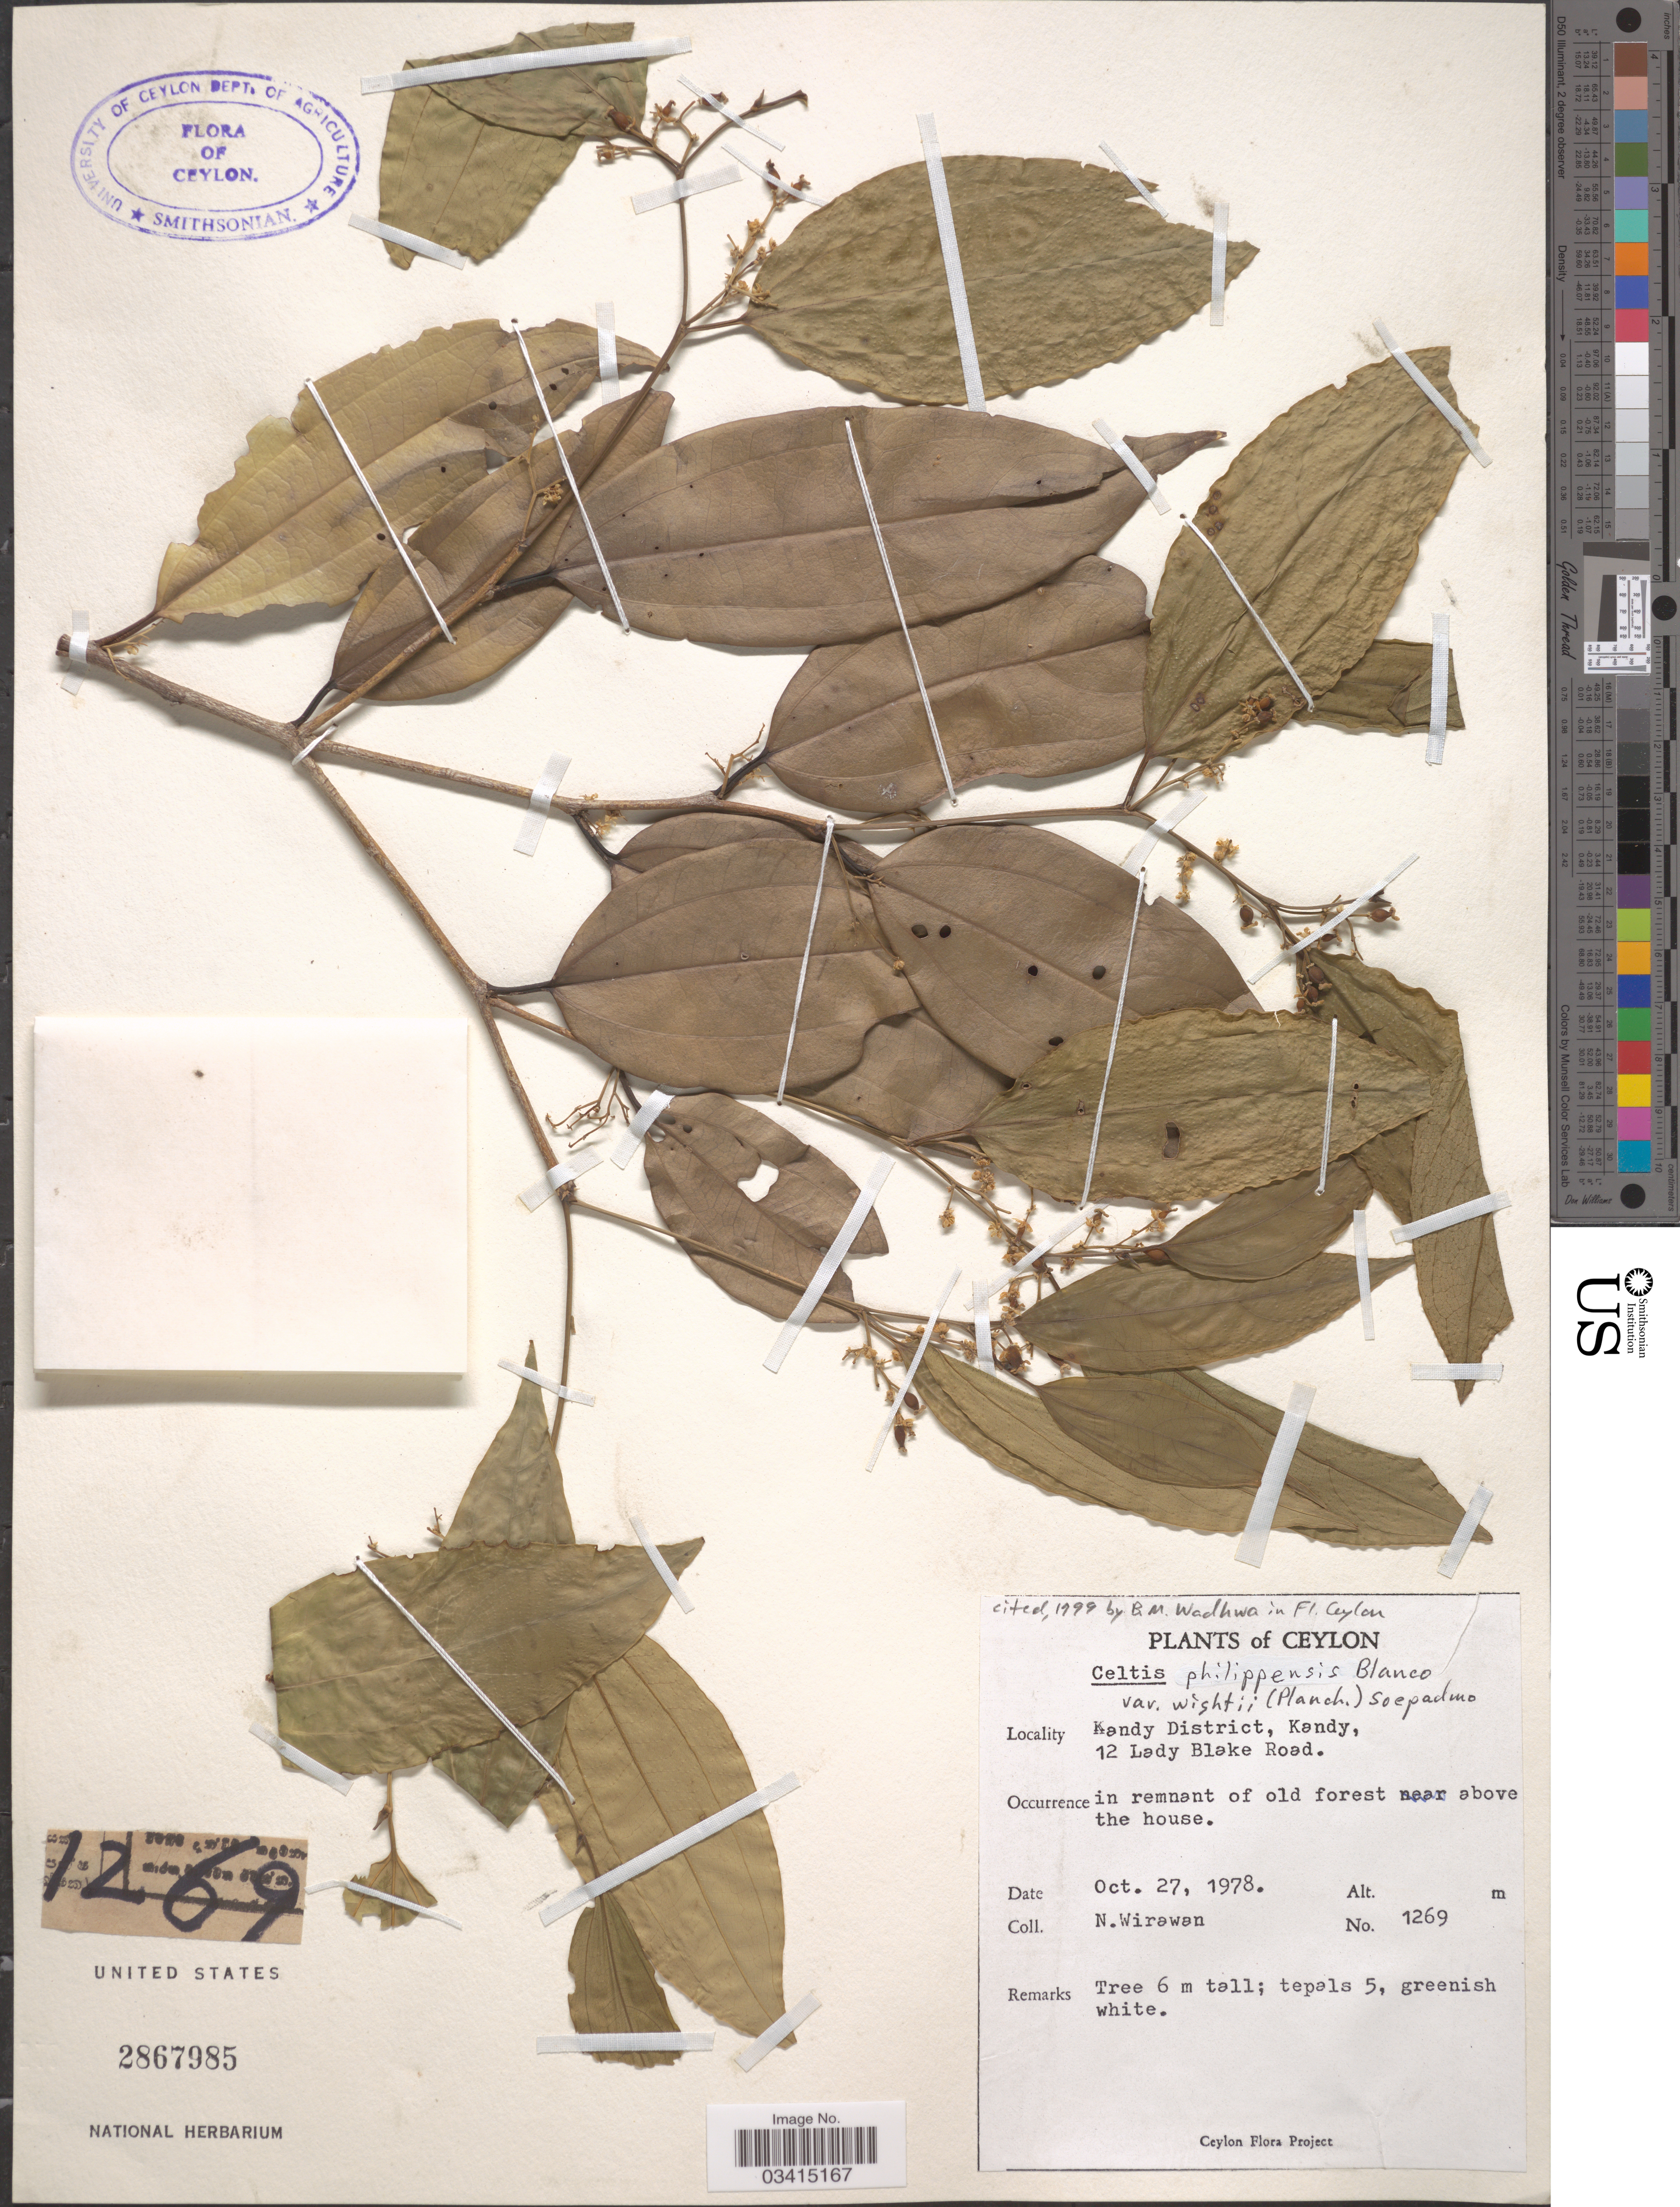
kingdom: Plantae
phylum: Tracheophyta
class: Magnoliopsida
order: Rosales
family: Cannabaceae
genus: Celtis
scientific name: Celtis philippensis var. wightii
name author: (Planch.) Soepadmo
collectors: N. Wirawan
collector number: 1269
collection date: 1978-10-27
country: Sri Lanka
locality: Ceylon. Kandy District, Kandy, 12 Lady Blake Road.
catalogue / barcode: US 2867985